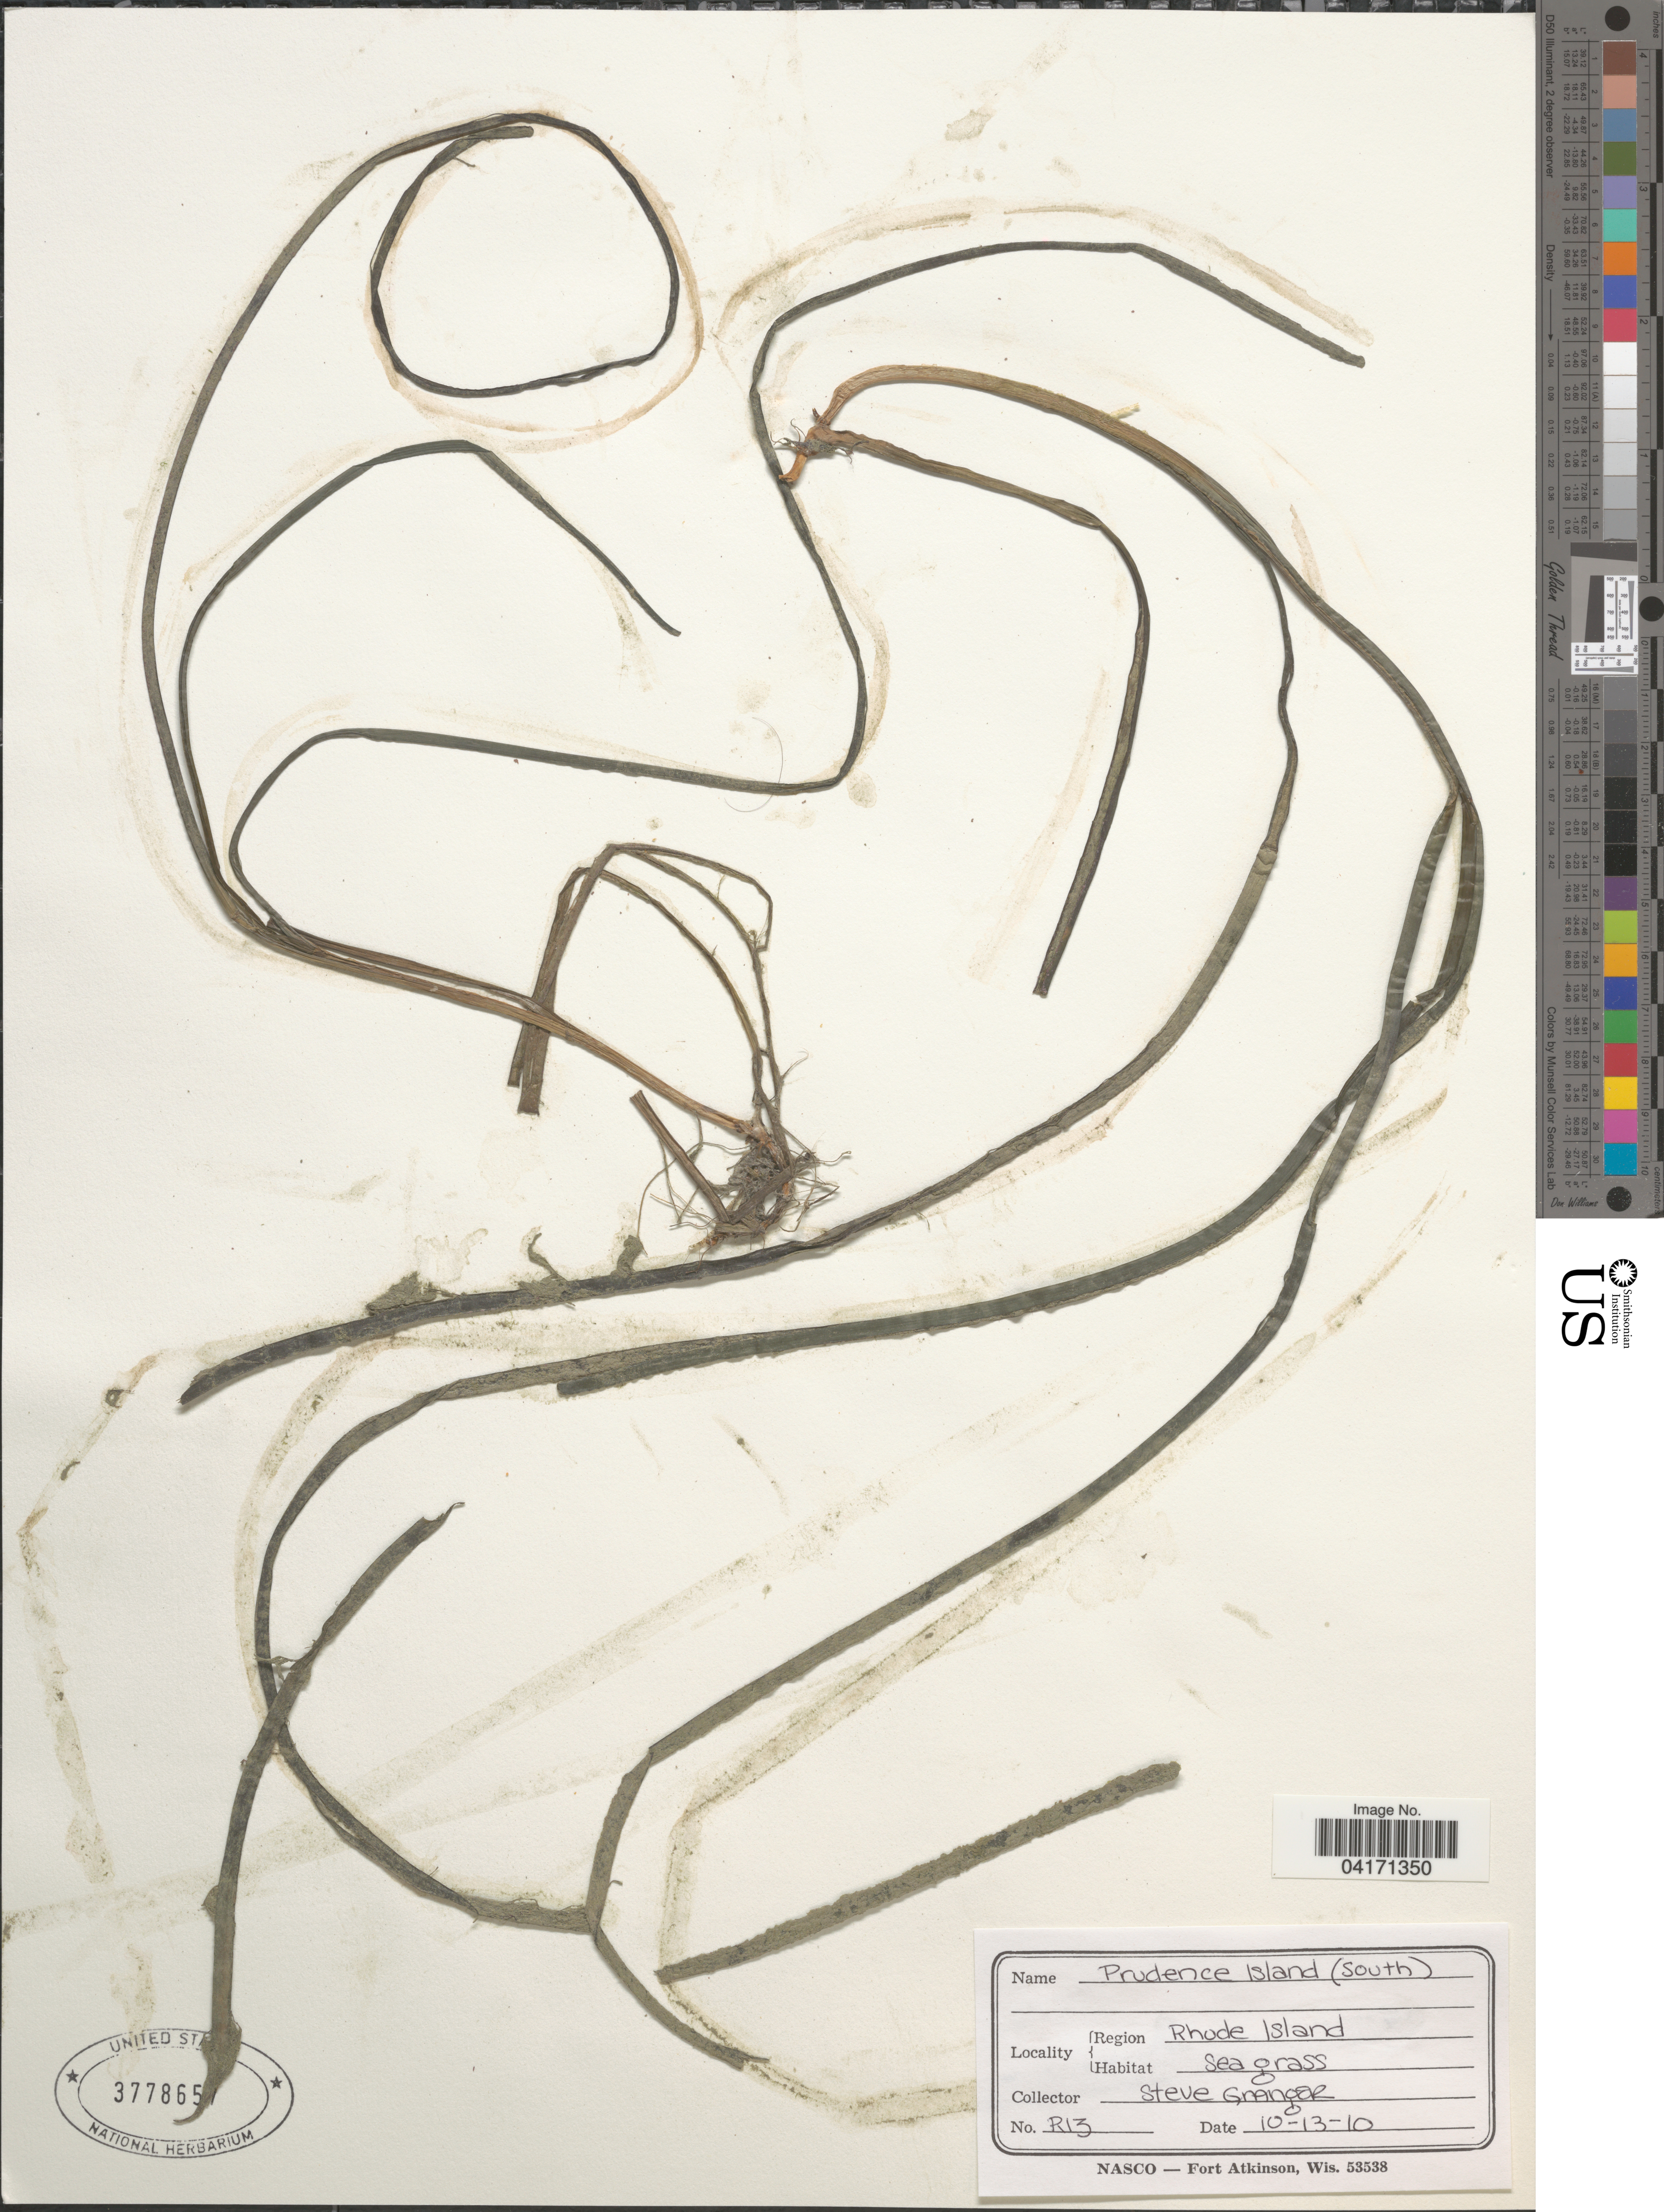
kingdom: Plantae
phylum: Tracheophyta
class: Liliopsida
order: Alismatales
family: Zosteraceae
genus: Zostera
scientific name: Zostera marina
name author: L.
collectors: S. Granger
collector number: RI3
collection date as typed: Transcribed d/m/y: 13/10/10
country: United States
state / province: Rhode Island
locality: Prudence Island (South). Region Rhode Island.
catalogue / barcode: US 3778657